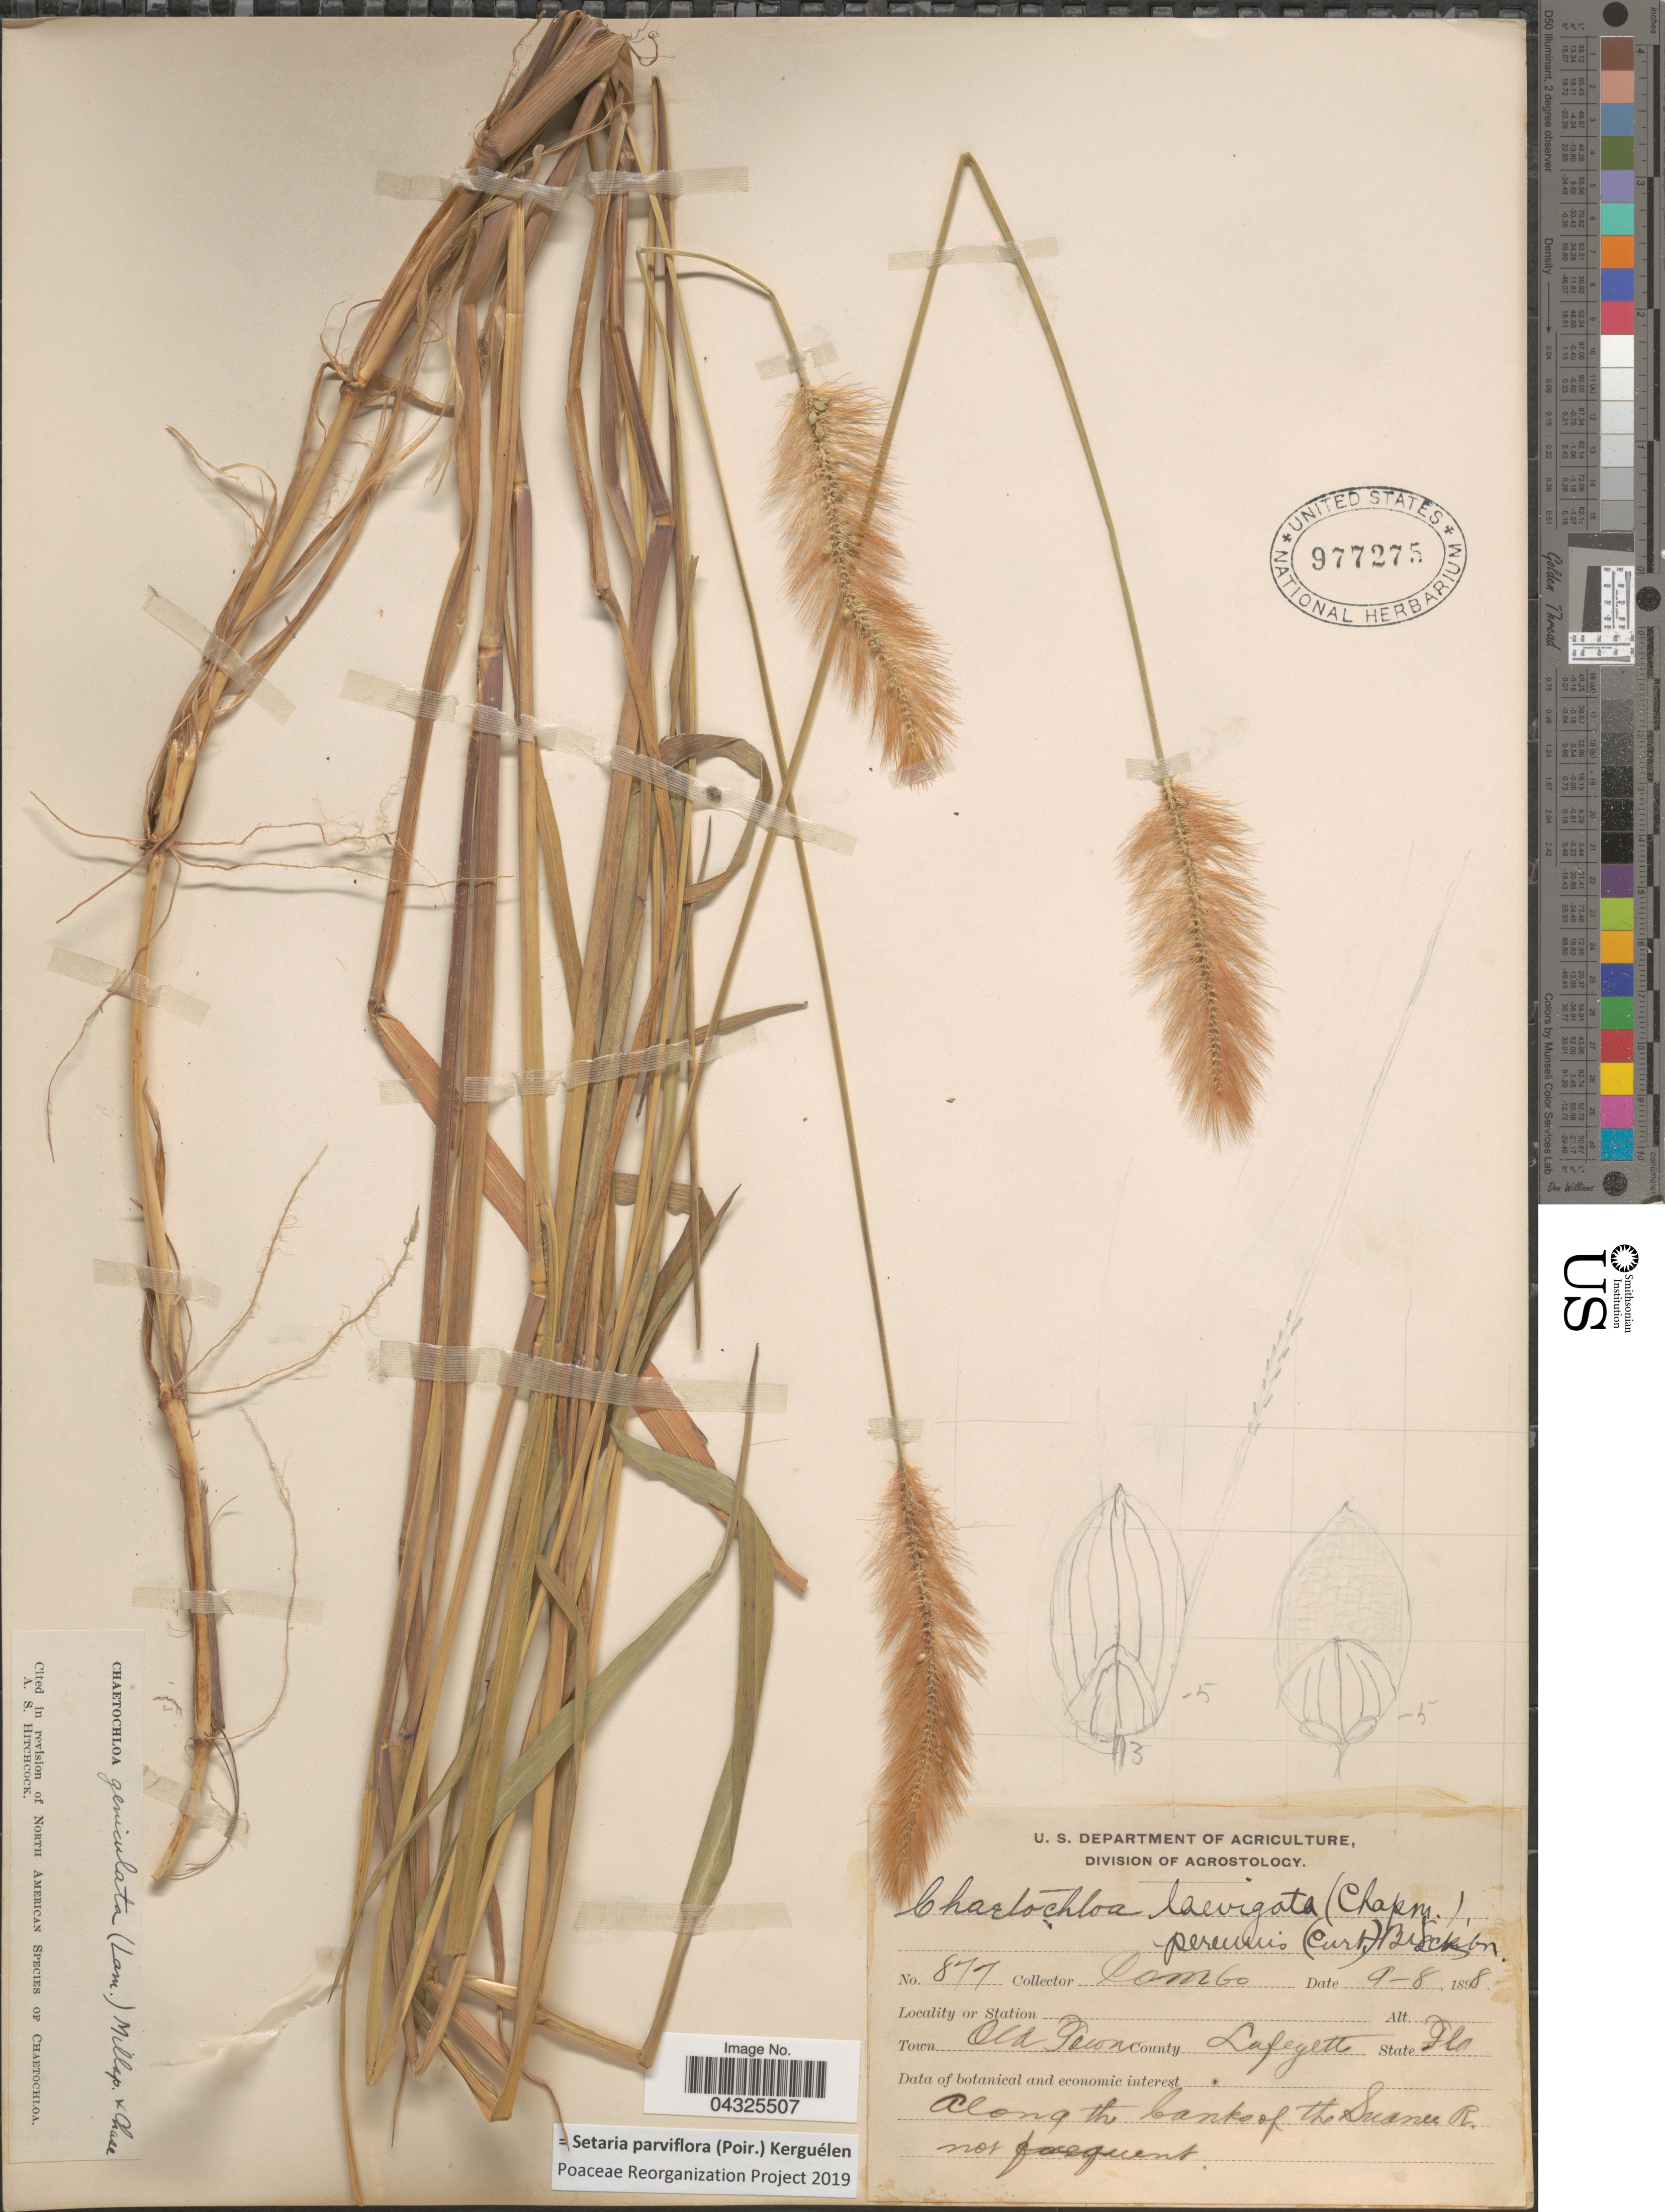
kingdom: Plantae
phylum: Tracheophyta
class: Liliopsida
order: Poales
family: Poaceae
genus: Setaria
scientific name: Setaria parviflora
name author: (Poir.) Kerguélen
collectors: -. Combs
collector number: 877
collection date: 1898-09-08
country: United States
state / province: Florida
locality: Town Old Town. County Lafayette. Along the banks of the Suanee R.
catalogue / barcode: US 977275